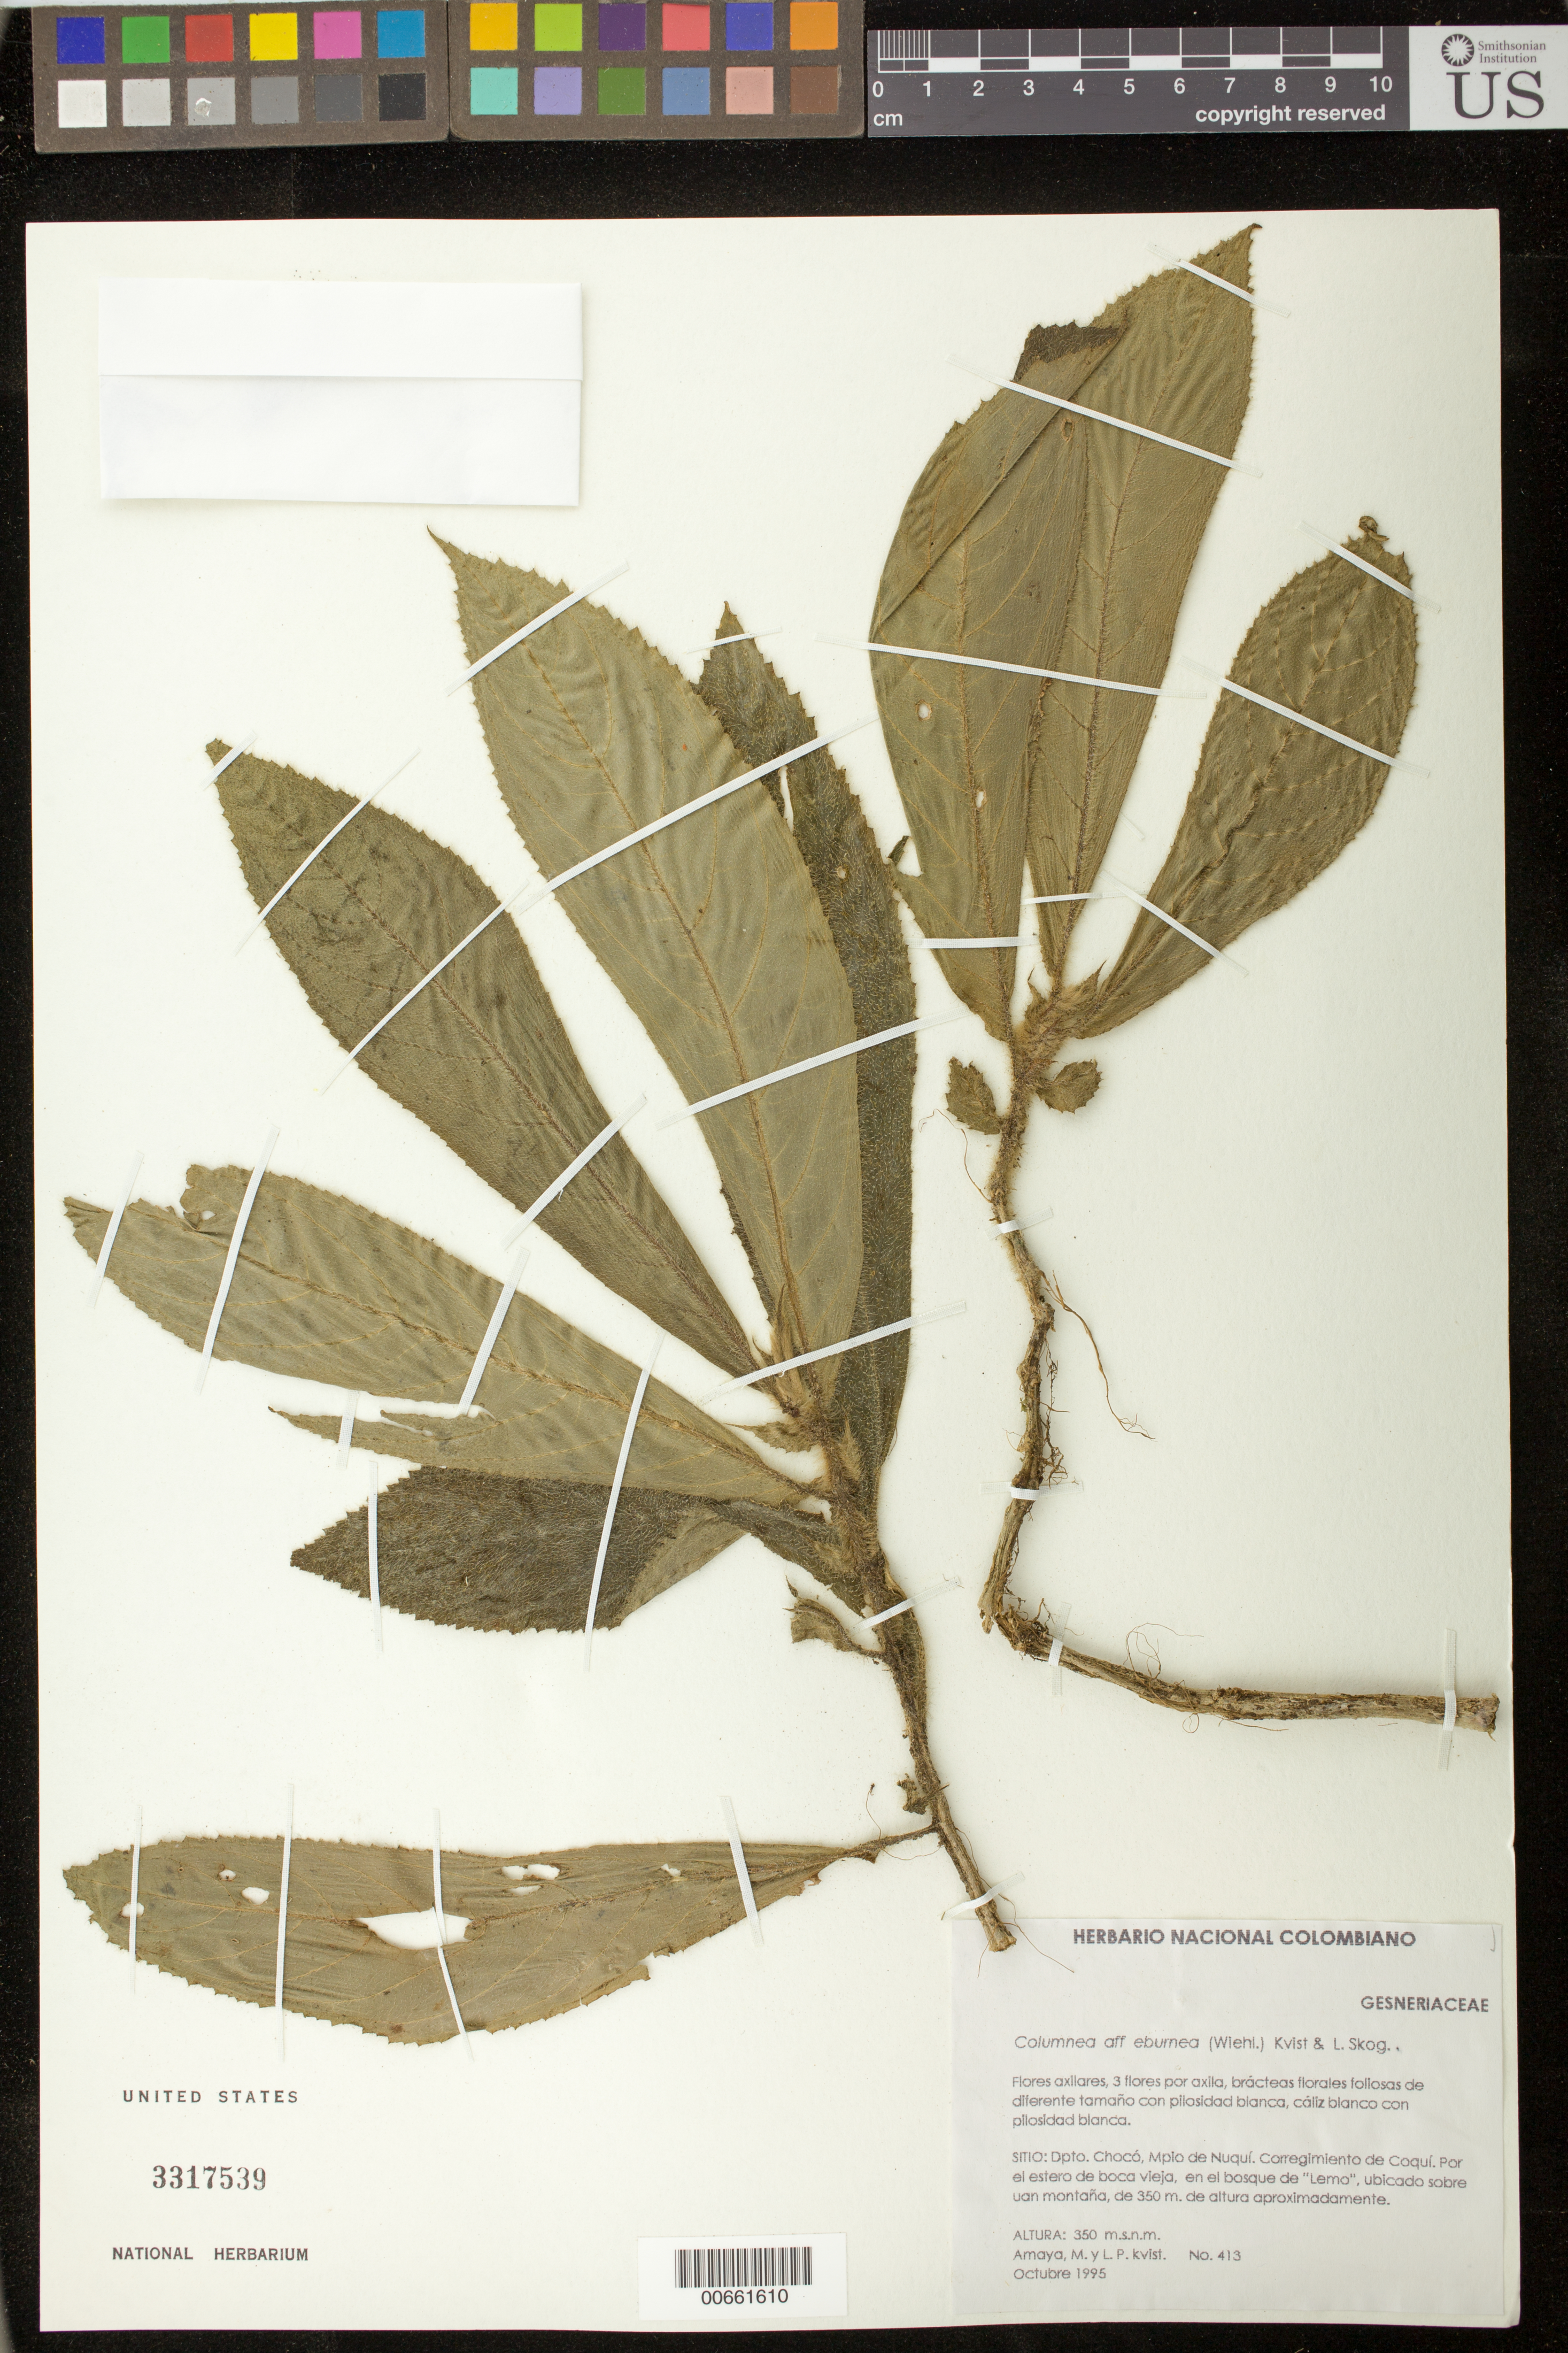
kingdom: Plantae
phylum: Tracheophyta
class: Magnoliopsida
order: Lamiales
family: Gesneriaceae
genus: Columnea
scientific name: Columnea eburnea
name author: (Wiehler) L.P. Kvist & L.E. Skog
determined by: Skog, Laurence E.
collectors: M. Amaya & L. P. Kvist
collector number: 413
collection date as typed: Oct 1995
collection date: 1995-10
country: Colombia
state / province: Chocó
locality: Mpio. de Nuquí. Corregimiento de Coquí. Por el estero de boca vieja, en el bosque de "Lemo"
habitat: Por el estero de boca vieja, en el bosque de "Lemo", ubicado sobre una montaña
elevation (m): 350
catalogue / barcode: US 3317539